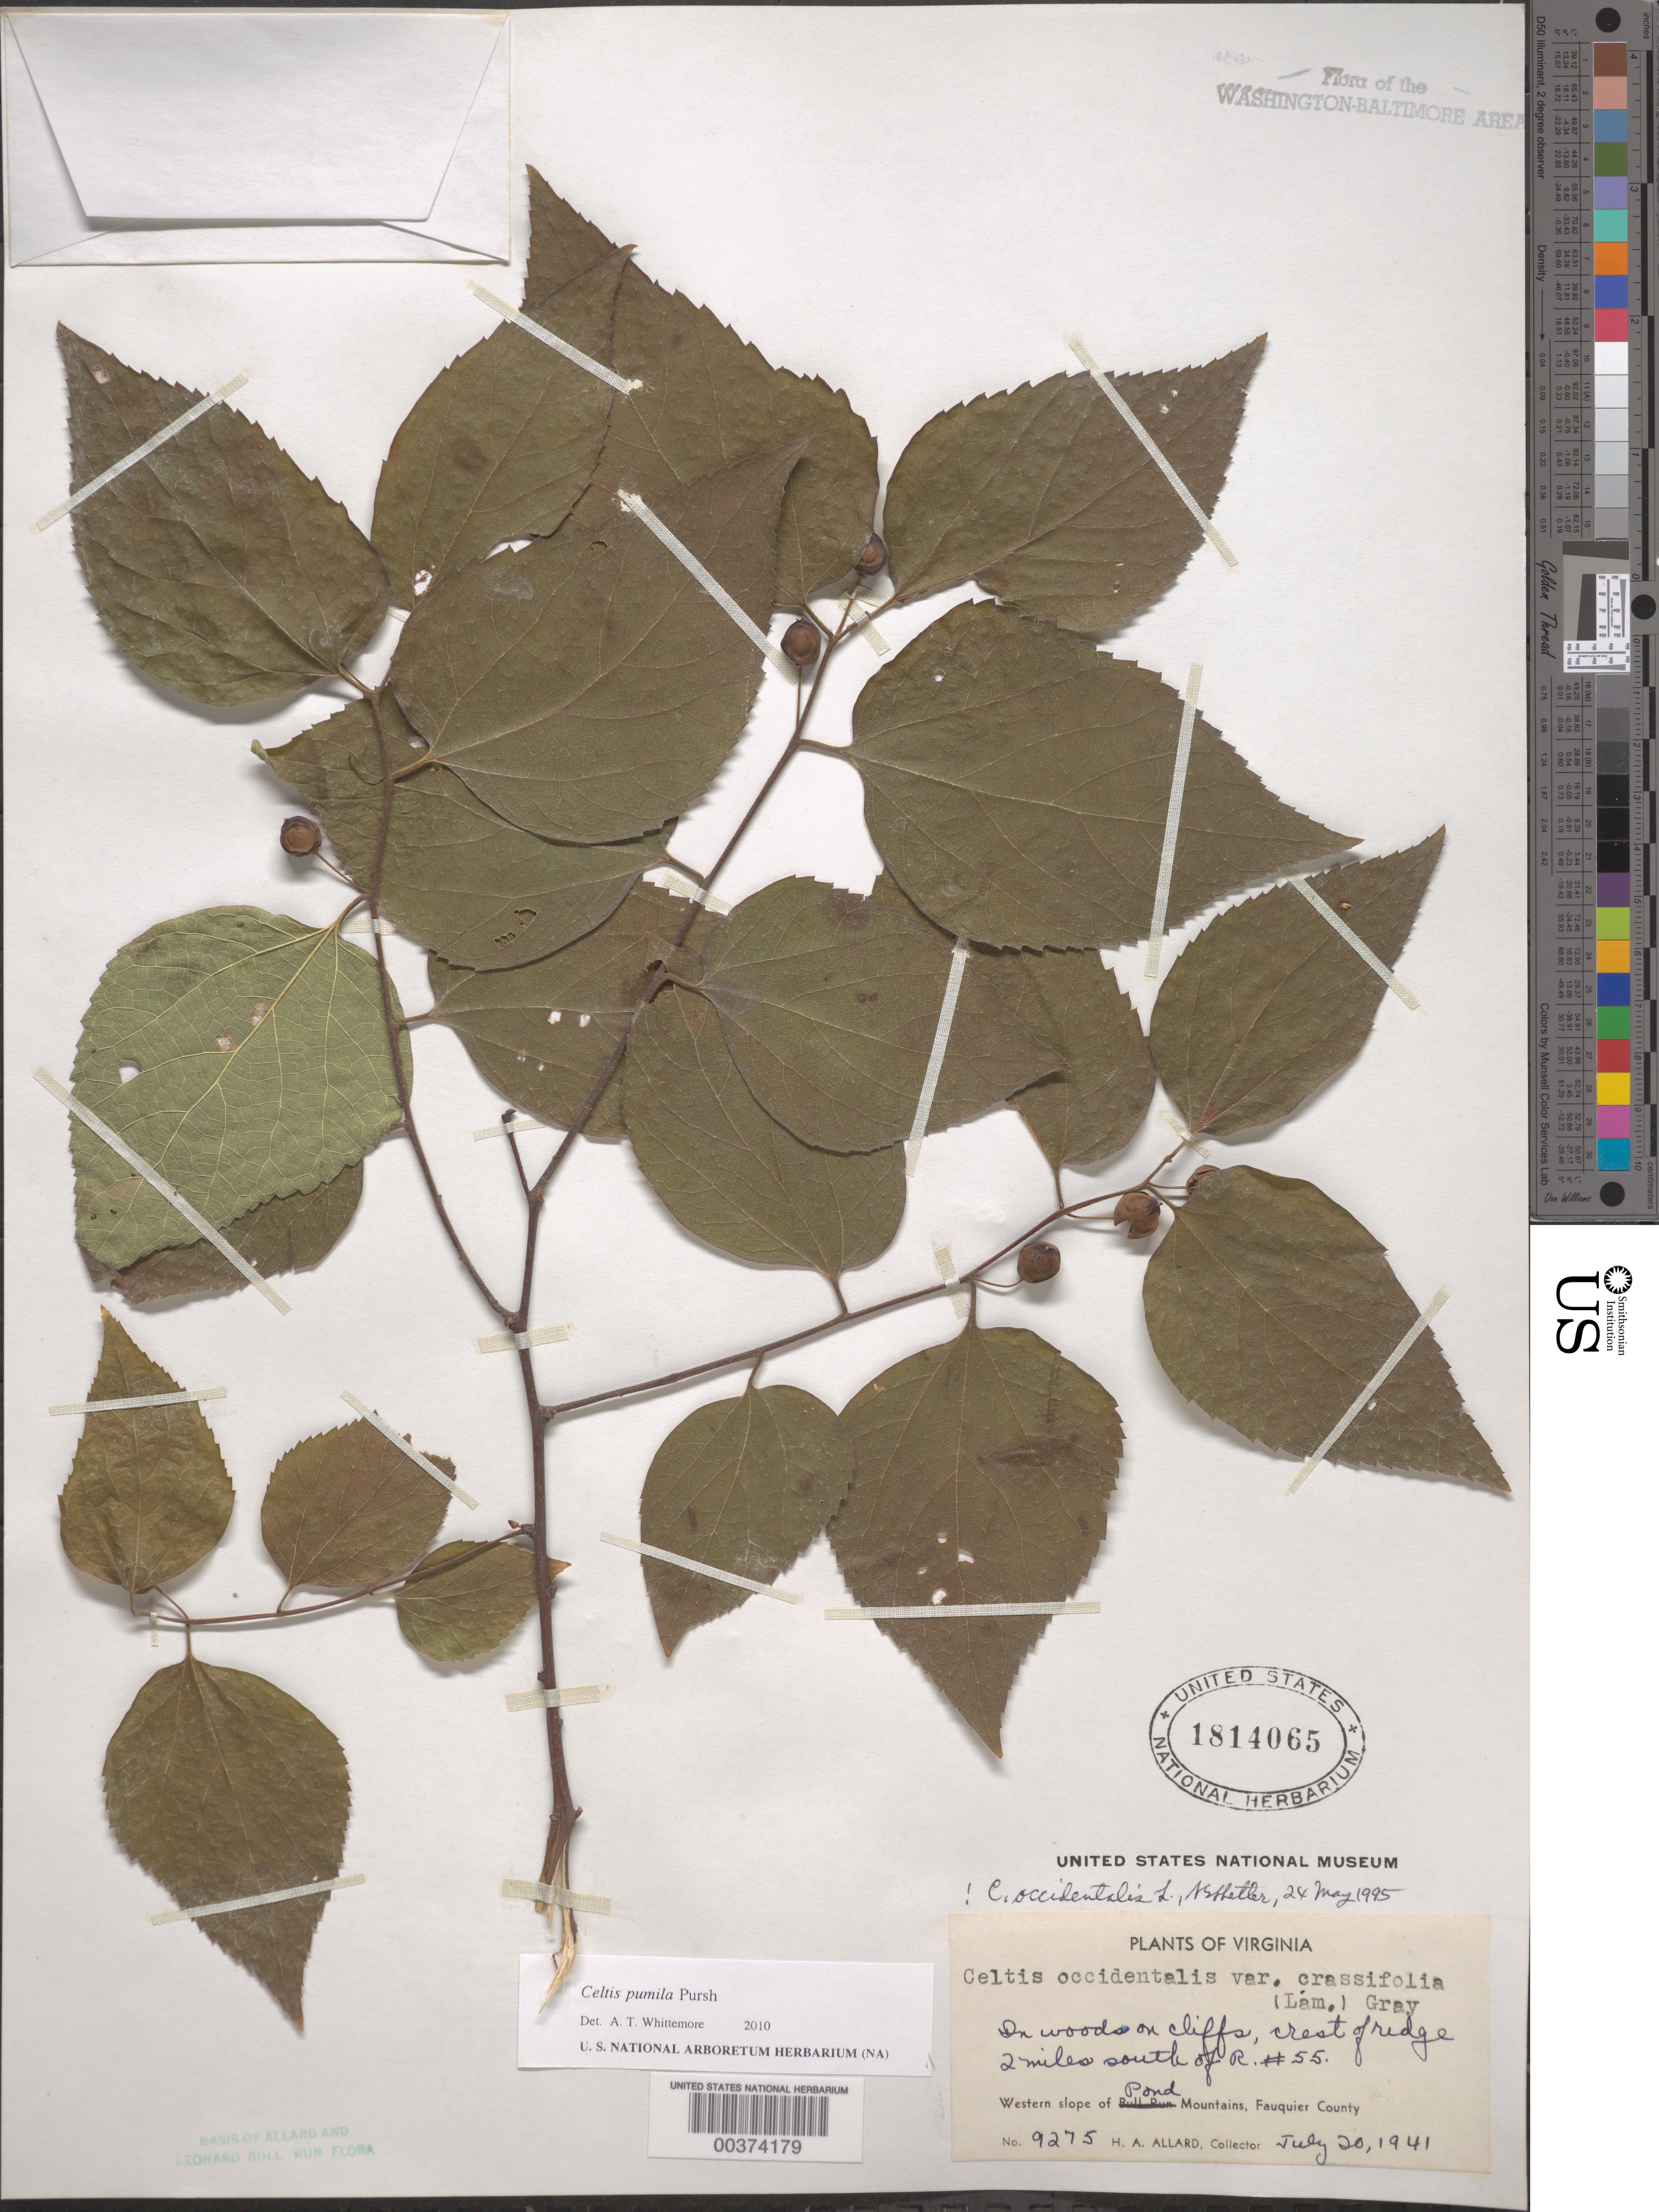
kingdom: Plantae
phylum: Tracheophyta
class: Magnoliopsida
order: Rosales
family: Cannabaceae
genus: Celtis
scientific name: Celtis pumila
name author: Pursh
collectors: H. A. Allard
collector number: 9275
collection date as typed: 20 Jul 1941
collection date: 1941-07-20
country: United States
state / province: Virginia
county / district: Fauquier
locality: South of Route 55, Pond Mountain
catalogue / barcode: US 1814065